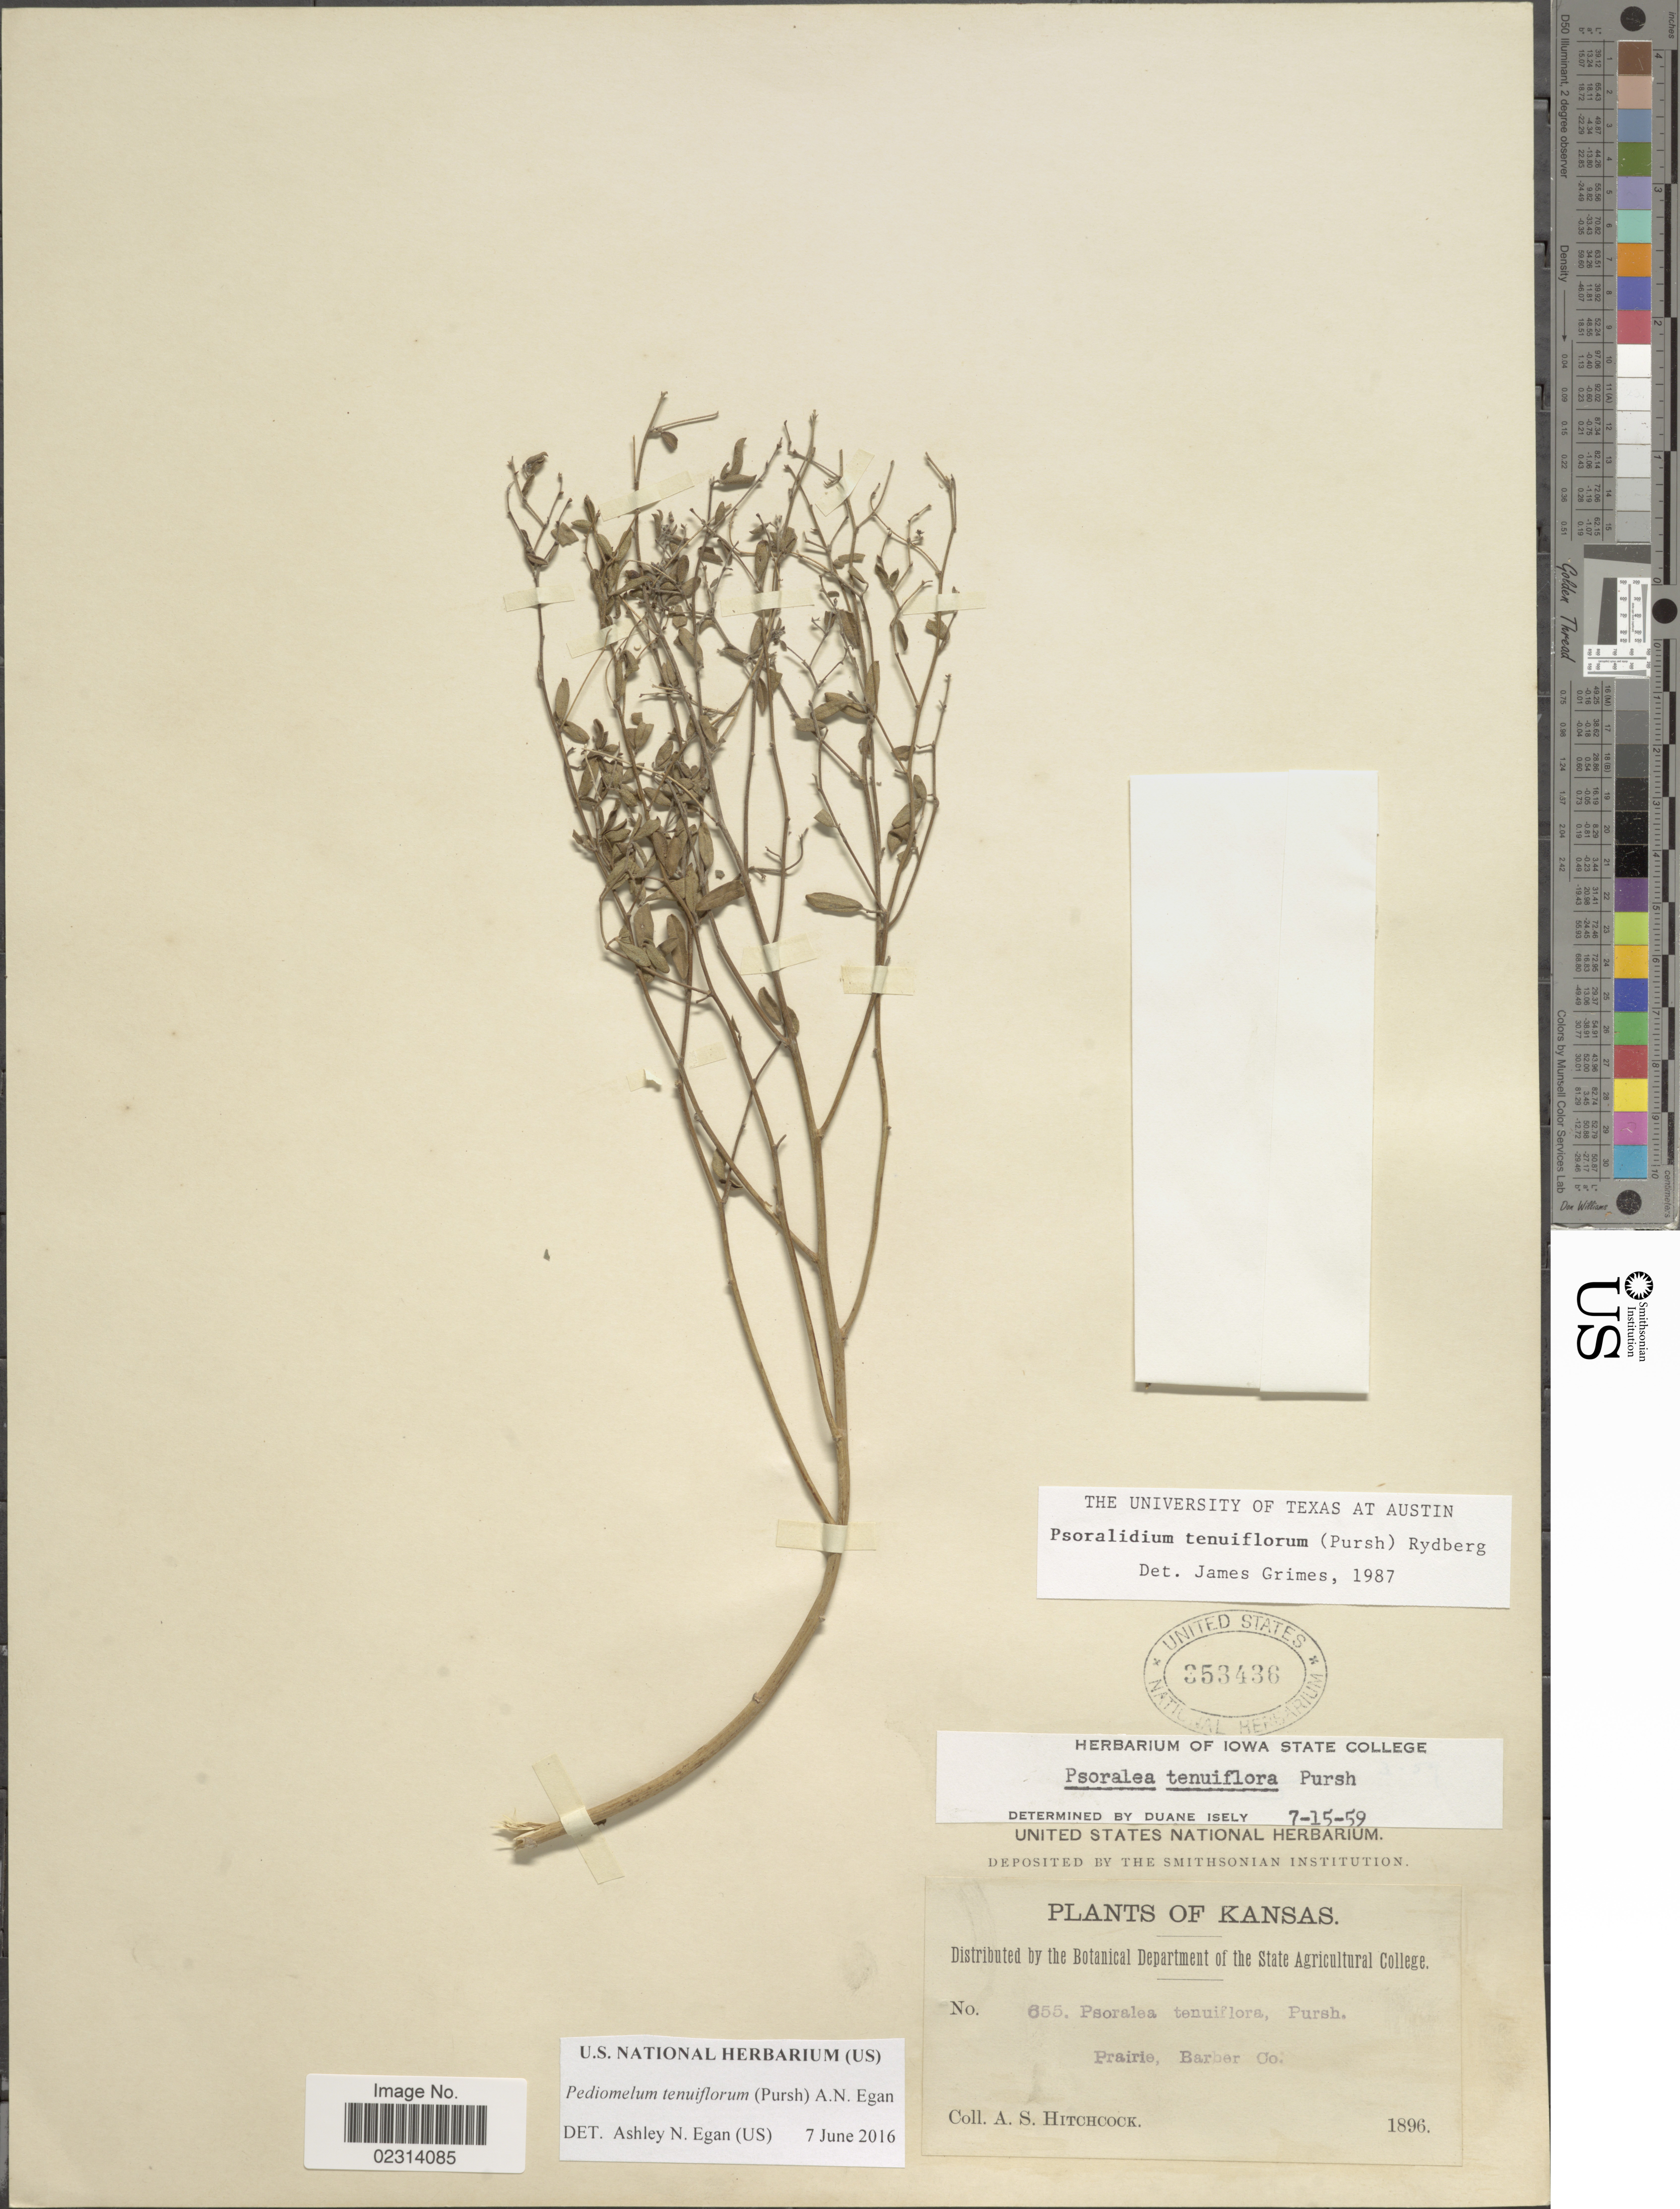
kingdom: Plantae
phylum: Tracheophyta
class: Magnoliopsida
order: Fabales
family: Fabaceae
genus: Psoralidium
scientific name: Psoralidium tenuiflorum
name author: (Pursh) Rydb.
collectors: A. S. Hitchcock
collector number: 655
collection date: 1896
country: United States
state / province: Kansas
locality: Prairie, Barber Co.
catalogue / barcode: US 353436